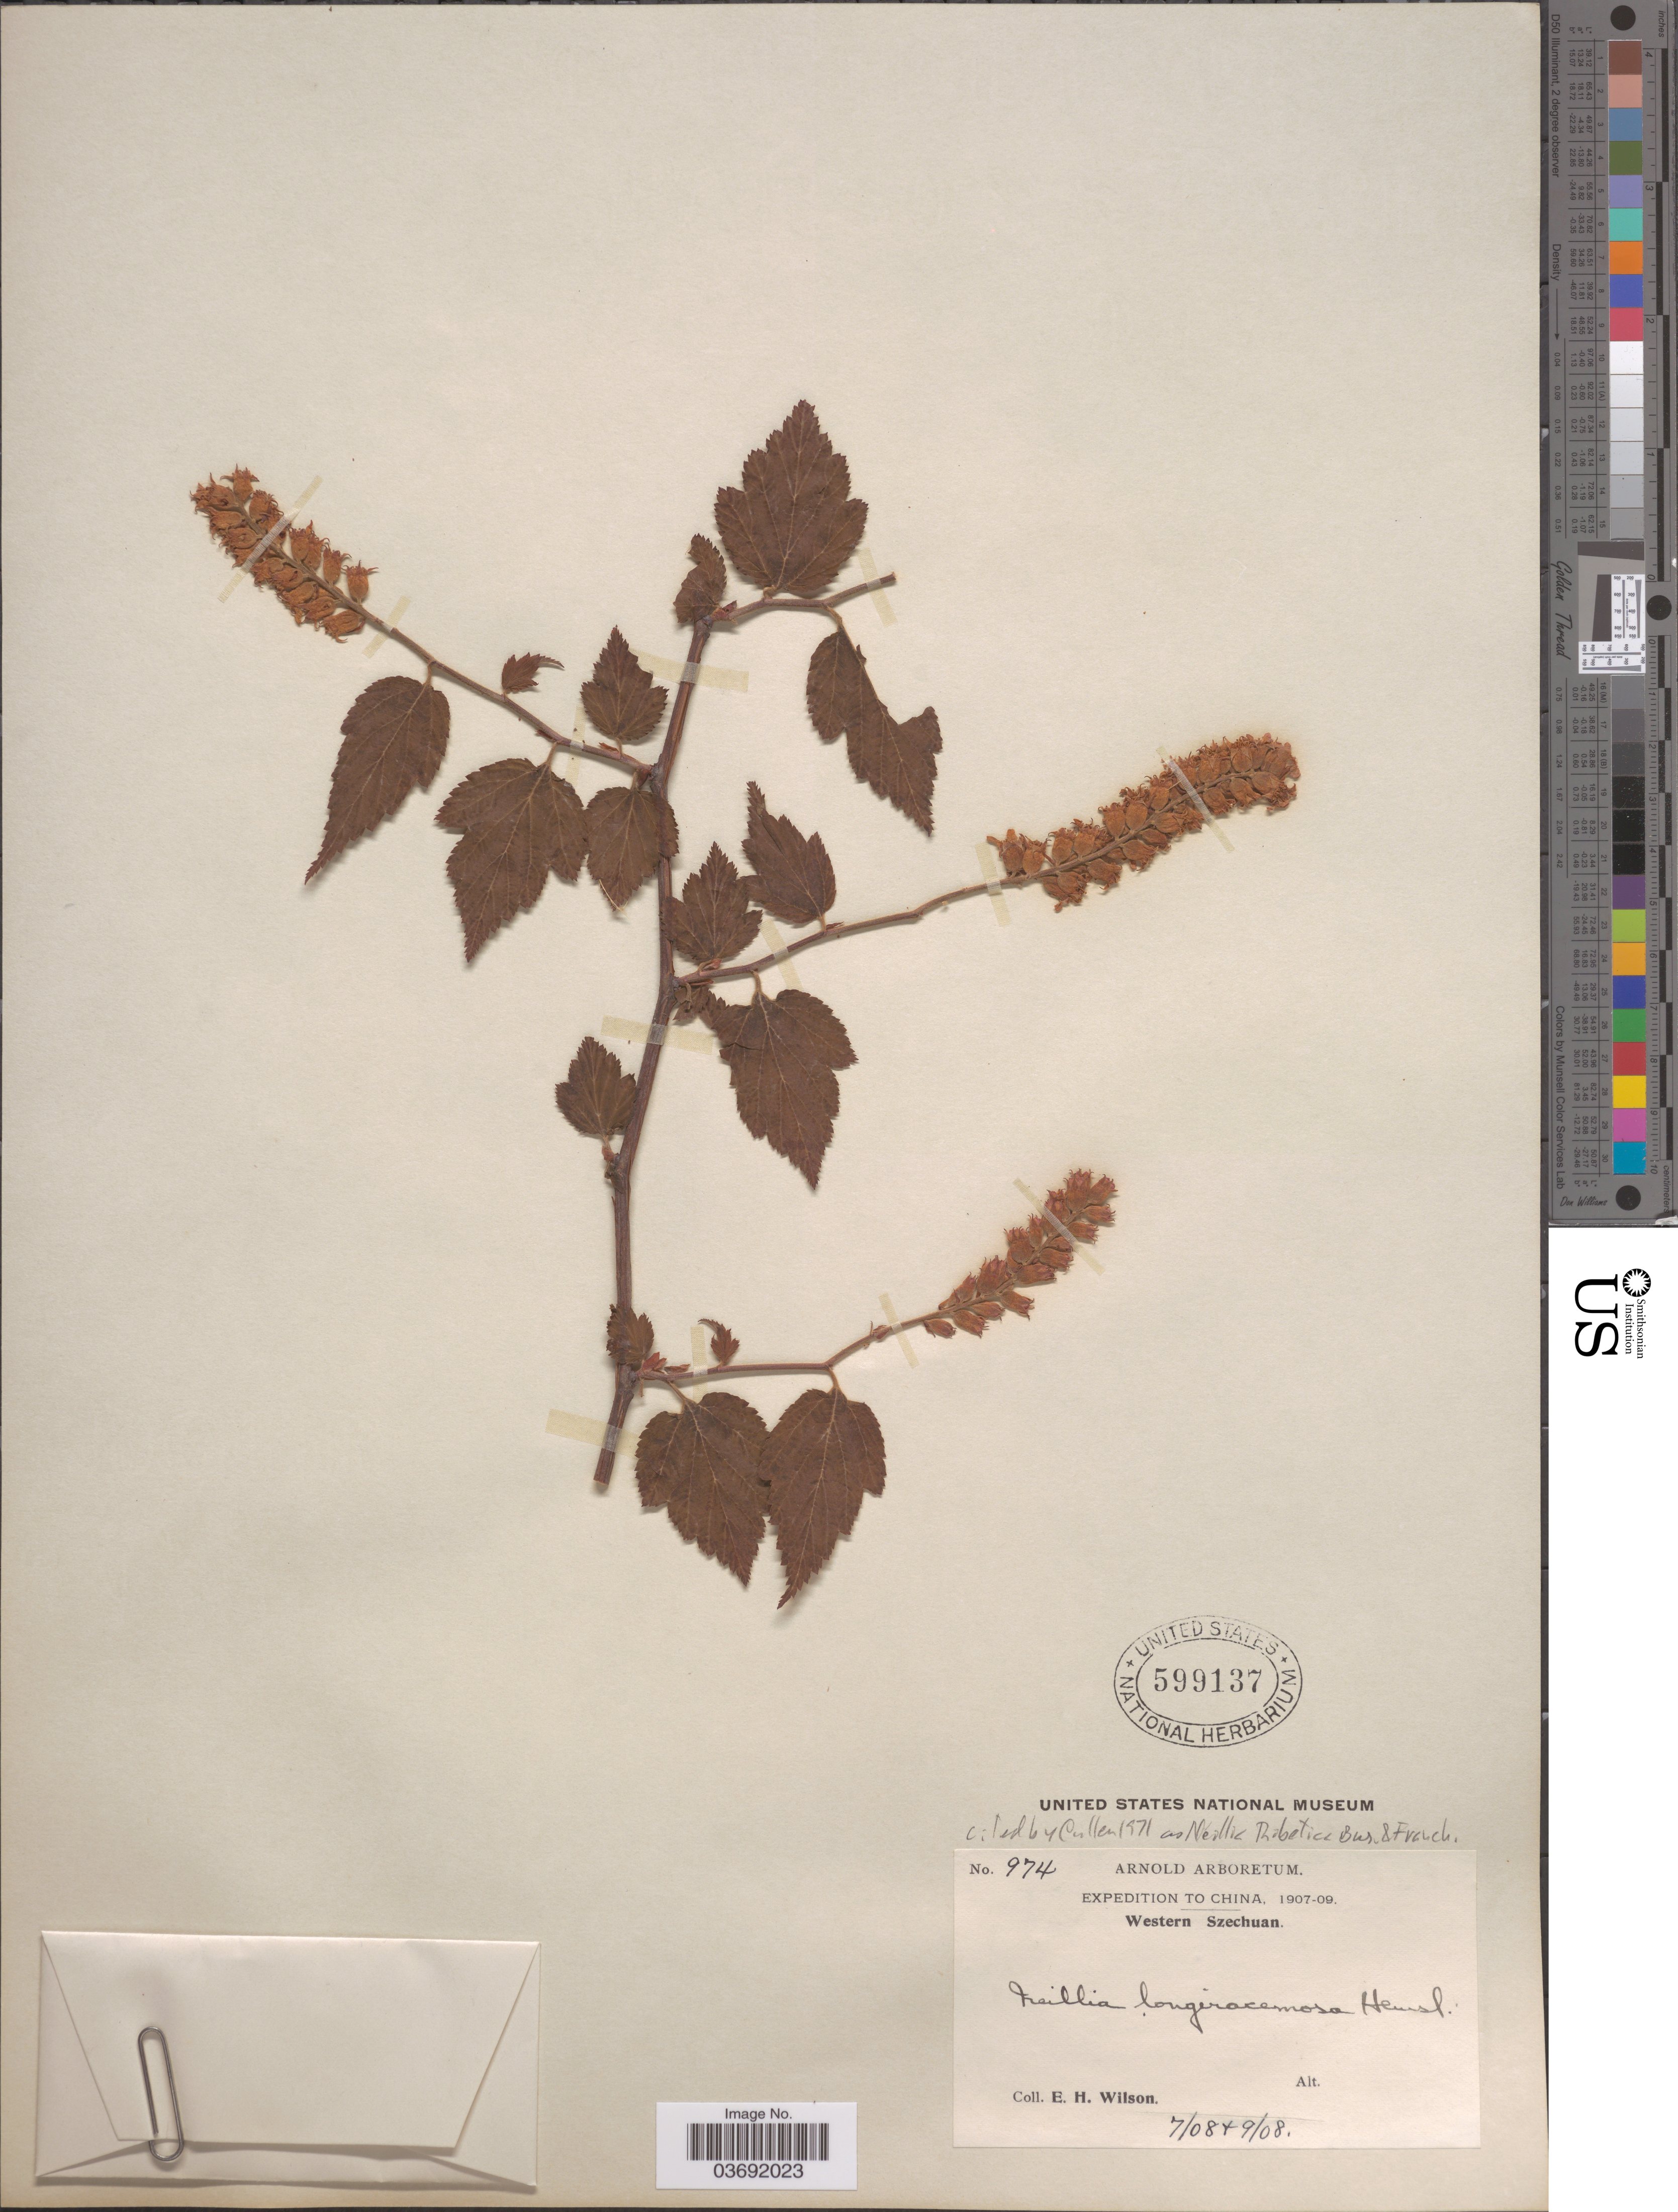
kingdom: Plantae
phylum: Tracheophyta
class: Magnoliopsida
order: Rosales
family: Rosaceae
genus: Neillia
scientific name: Neillia thibetica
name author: Bureau & Franch.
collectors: E. Wilson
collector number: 974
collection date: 1908-07/1908-09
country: China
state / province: Sichuan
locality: China. Western Szechuan.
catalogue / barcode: US 599137